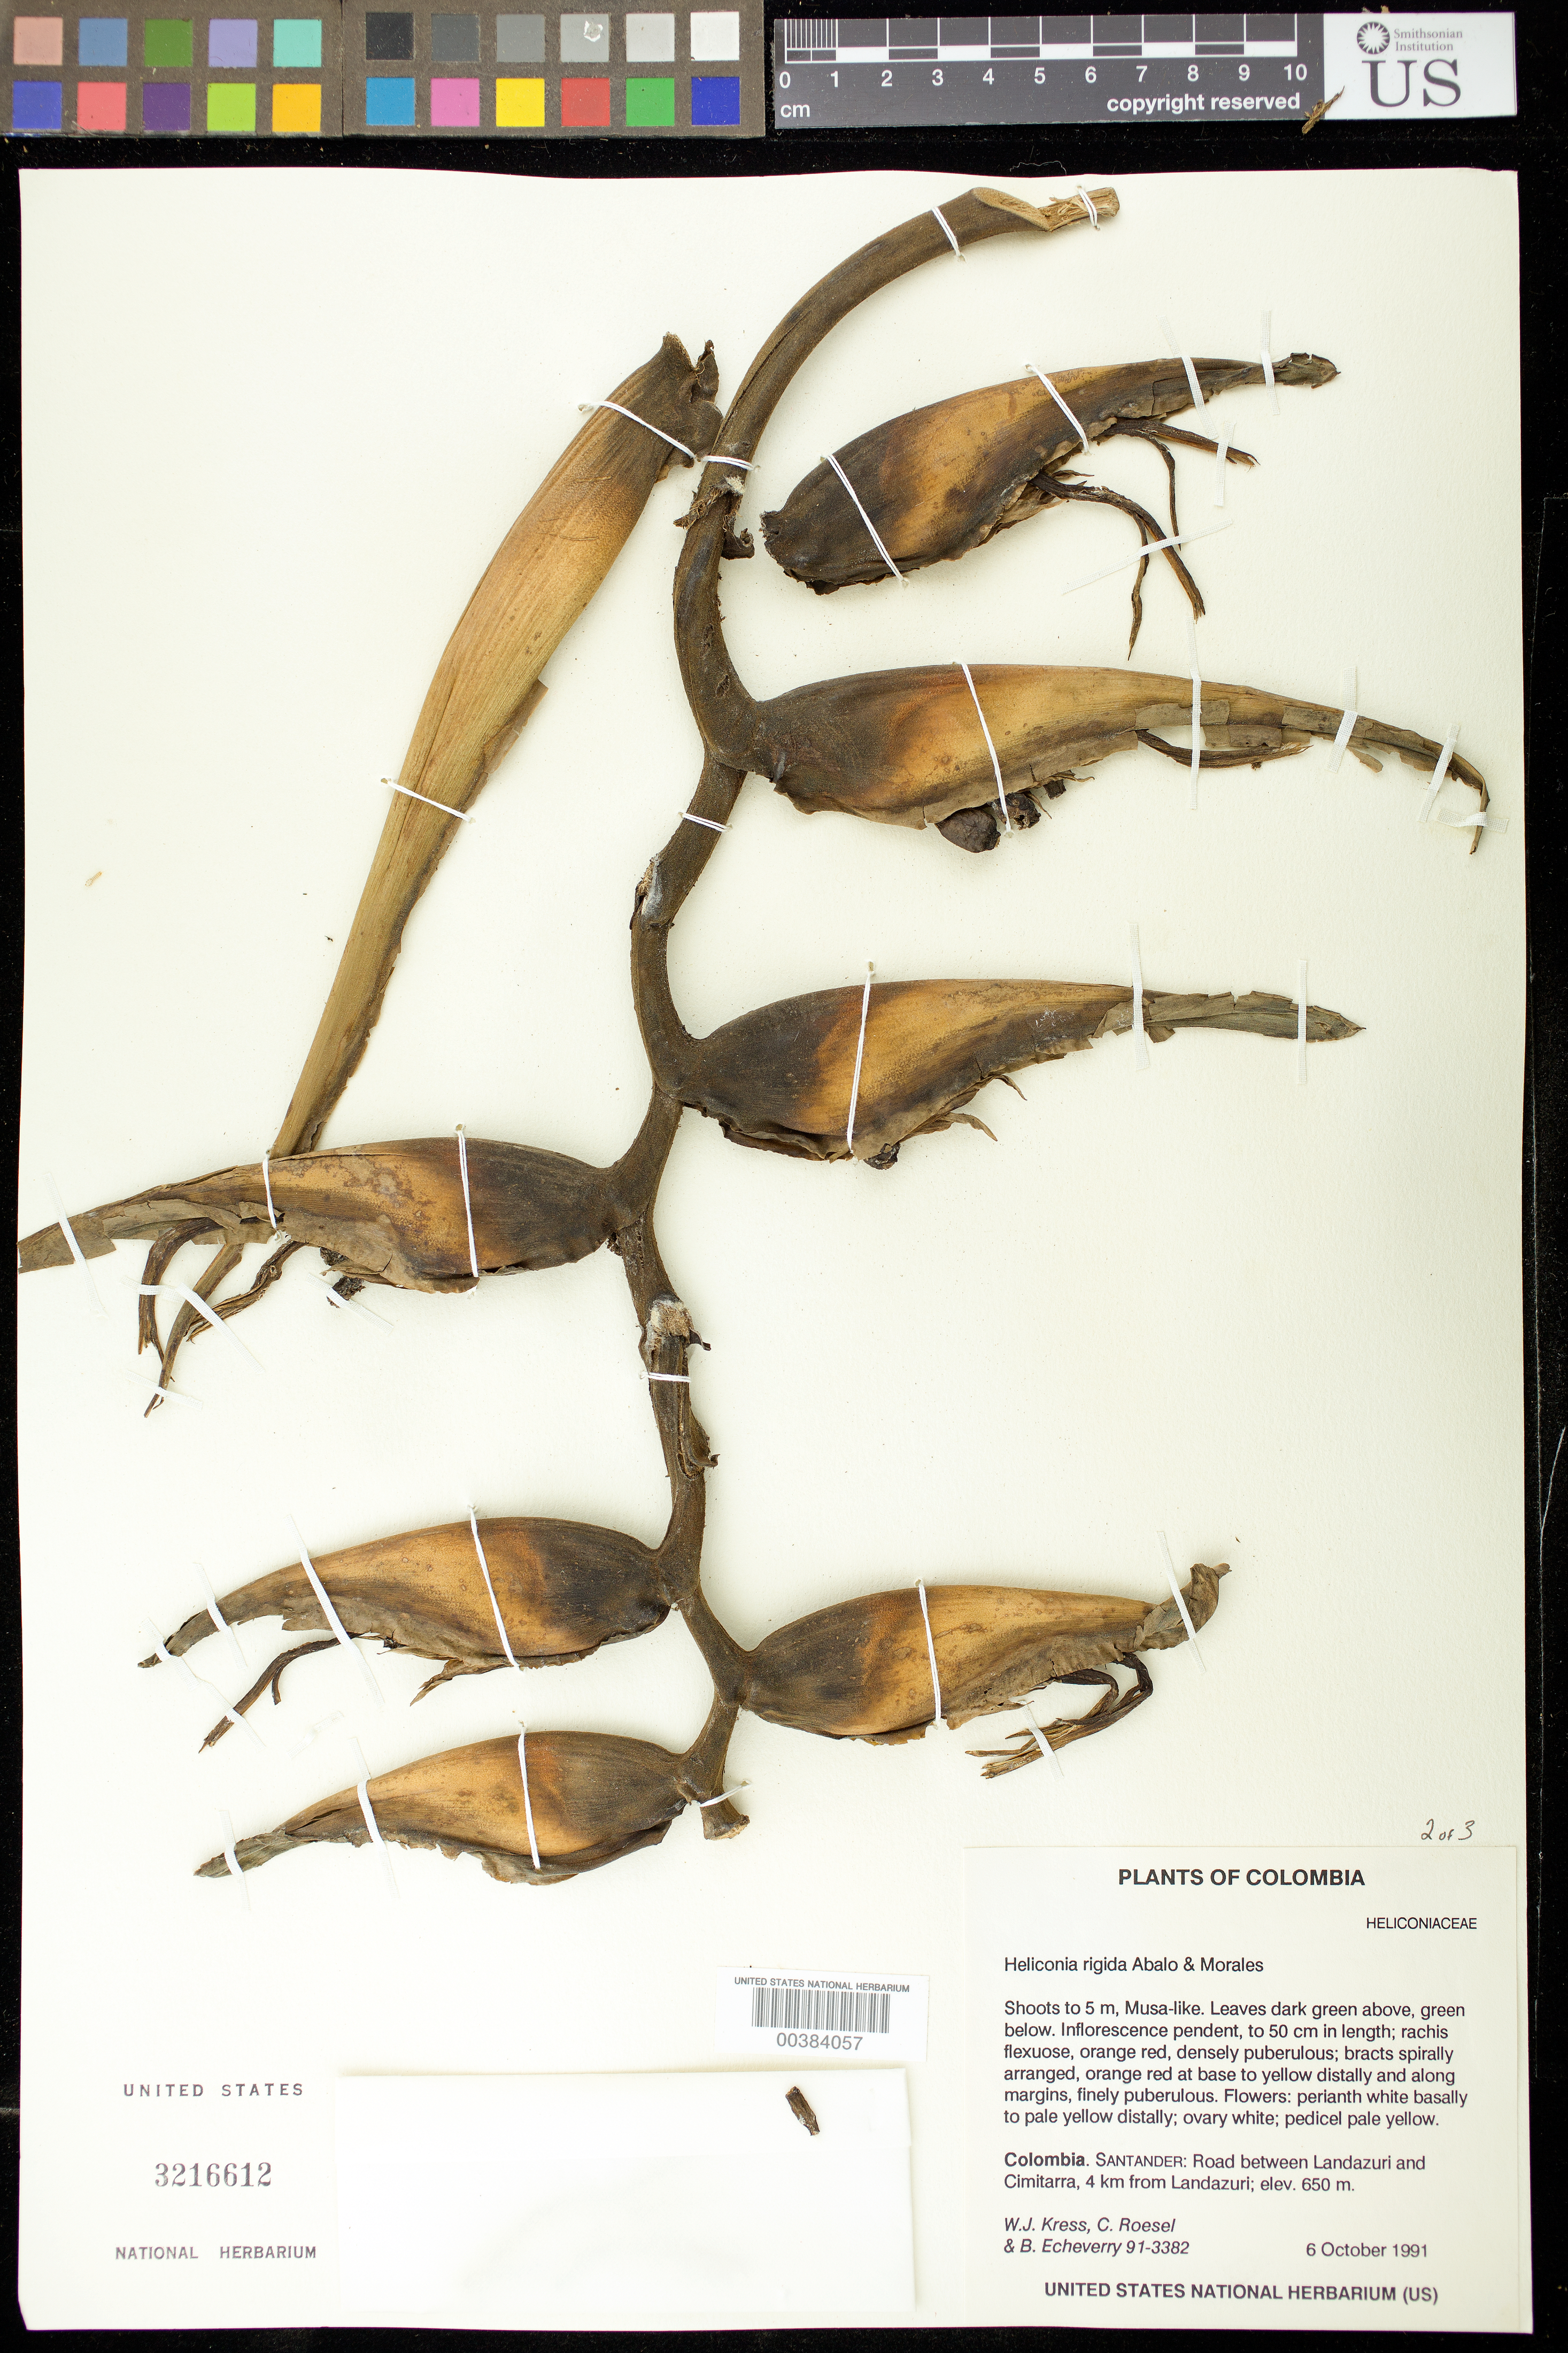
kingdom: Plantae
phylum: Tracheophyta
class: Liliopsida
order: Zingiberales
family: Heliconiaceae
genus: Heliconia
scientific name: Heliconia rigida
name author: Abalo & G. Morales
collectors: W. J. Kress, C. S. Roesel & B. Echeverry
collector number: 91-3382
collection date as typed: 06 Oct 1991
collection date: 1991-10-06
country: Colombia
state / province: Santander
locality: Between Landazuri and Cimitarra, 4 km from Landazuri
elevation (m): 650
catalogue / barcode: US 3216612